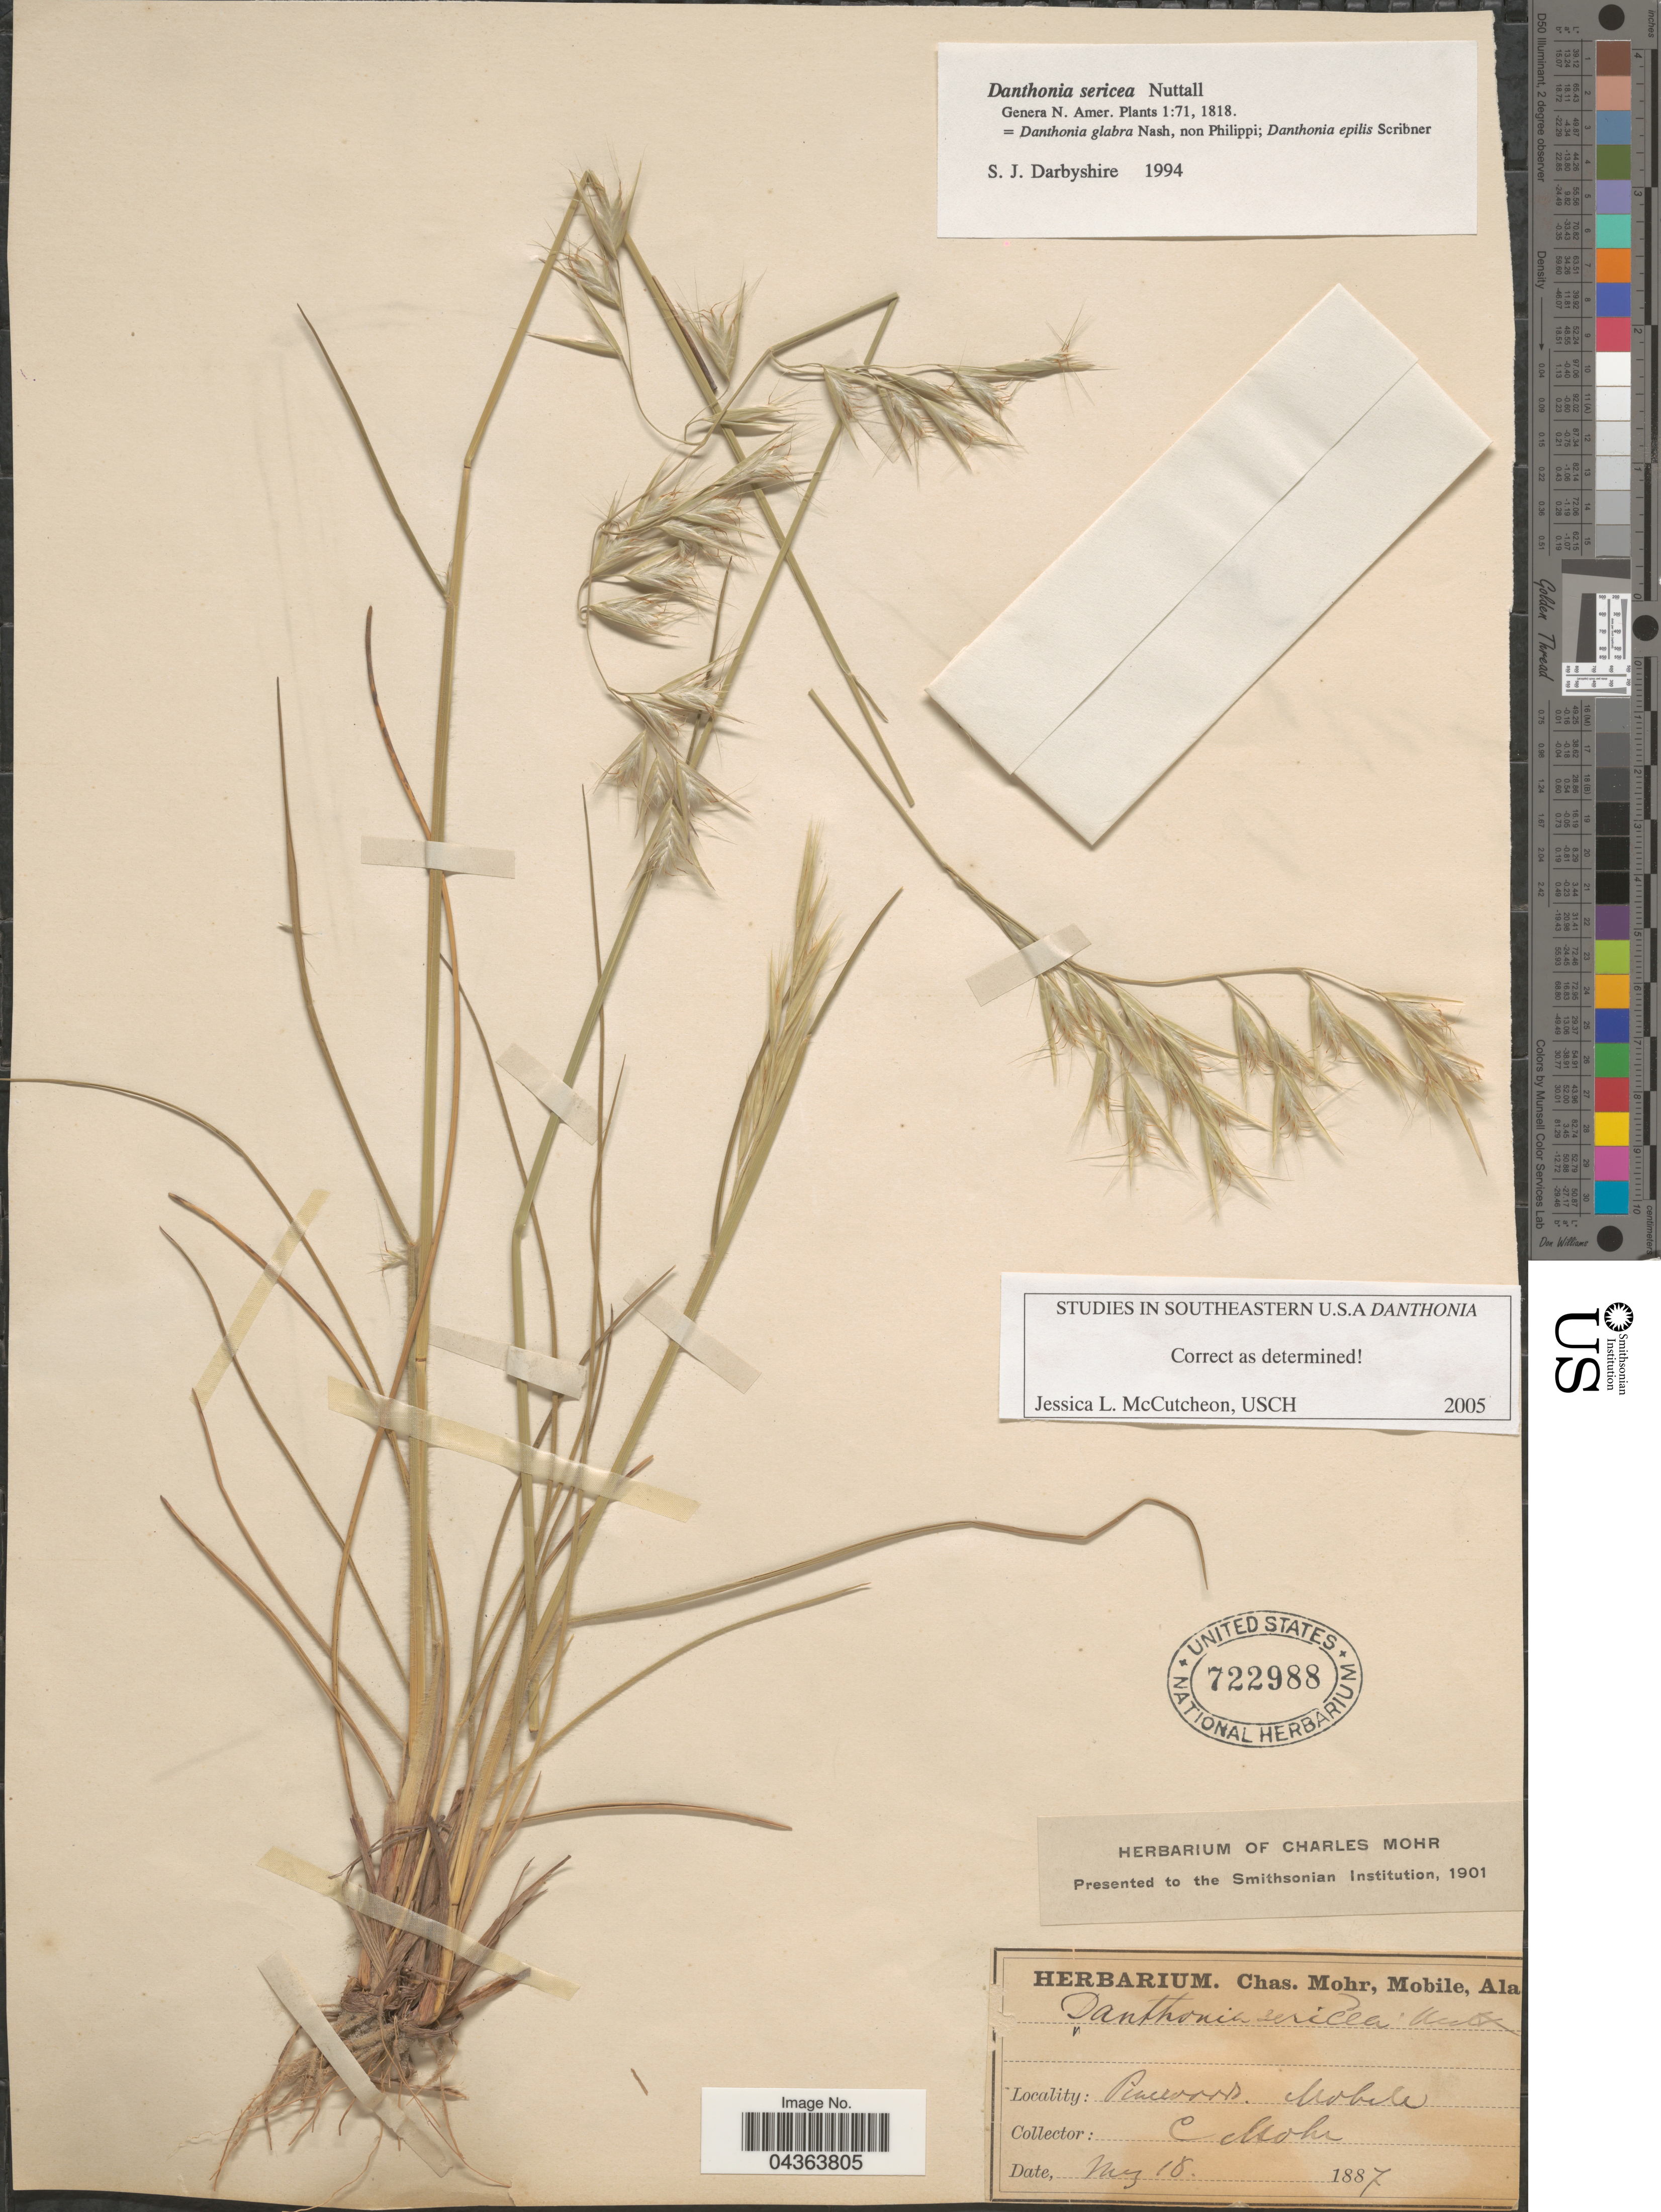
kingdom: Plantae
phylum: Tracheophyta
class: Liliopsida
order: Poales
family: Poaceae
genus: Danthonia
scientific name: Danthonia sericea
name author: Nutt.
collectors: Mohr, C. T. (herbarium)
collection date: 1887-05-18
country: United States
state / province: Alabama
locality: Mobile.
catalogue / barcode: US 722988